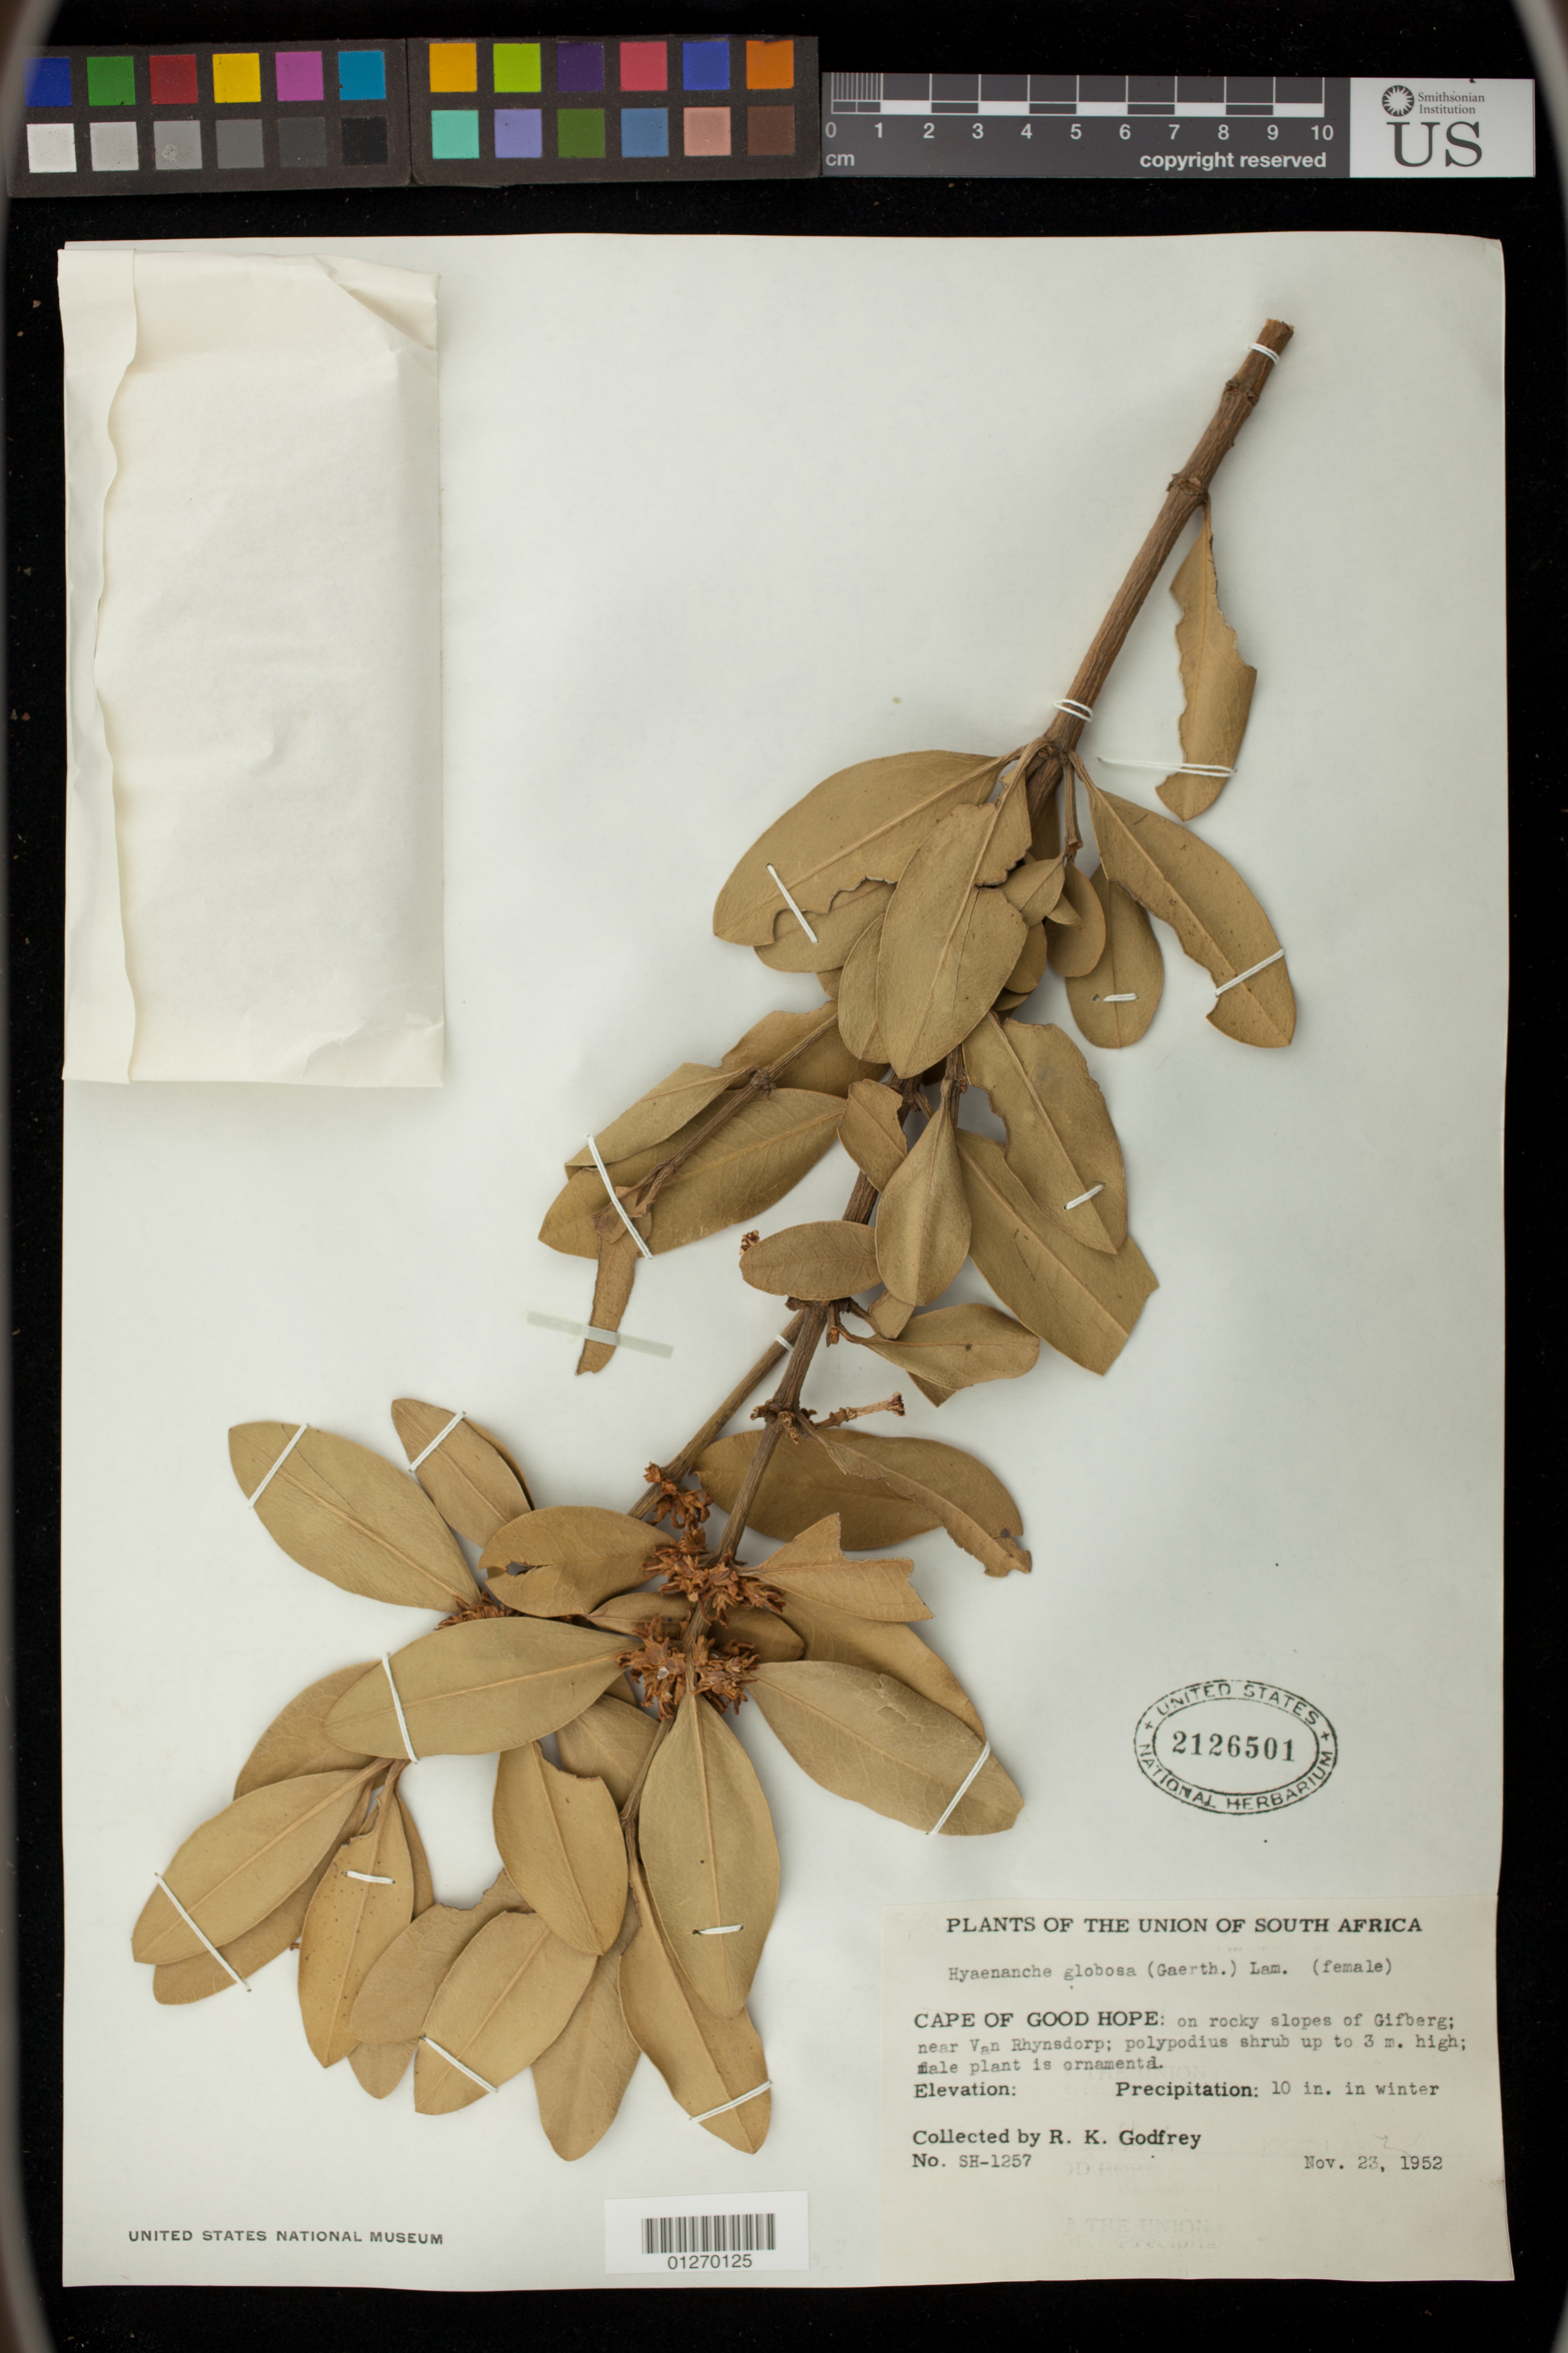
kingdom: Plantae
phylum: Tracheophyta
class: Magnoliopsida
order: Sapindales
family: Anacardiaceae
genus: Toxicodendron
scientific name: Toxicodendron khasianum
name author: (Hook. f.) Kuntze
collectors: R. K. Godfrey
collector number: SH-1257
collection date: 1952-11-23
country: South Africa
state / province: Western Cape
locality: on rocky slopes of Gifberg; near Van Rhynsdorp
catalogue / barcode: US 2126501